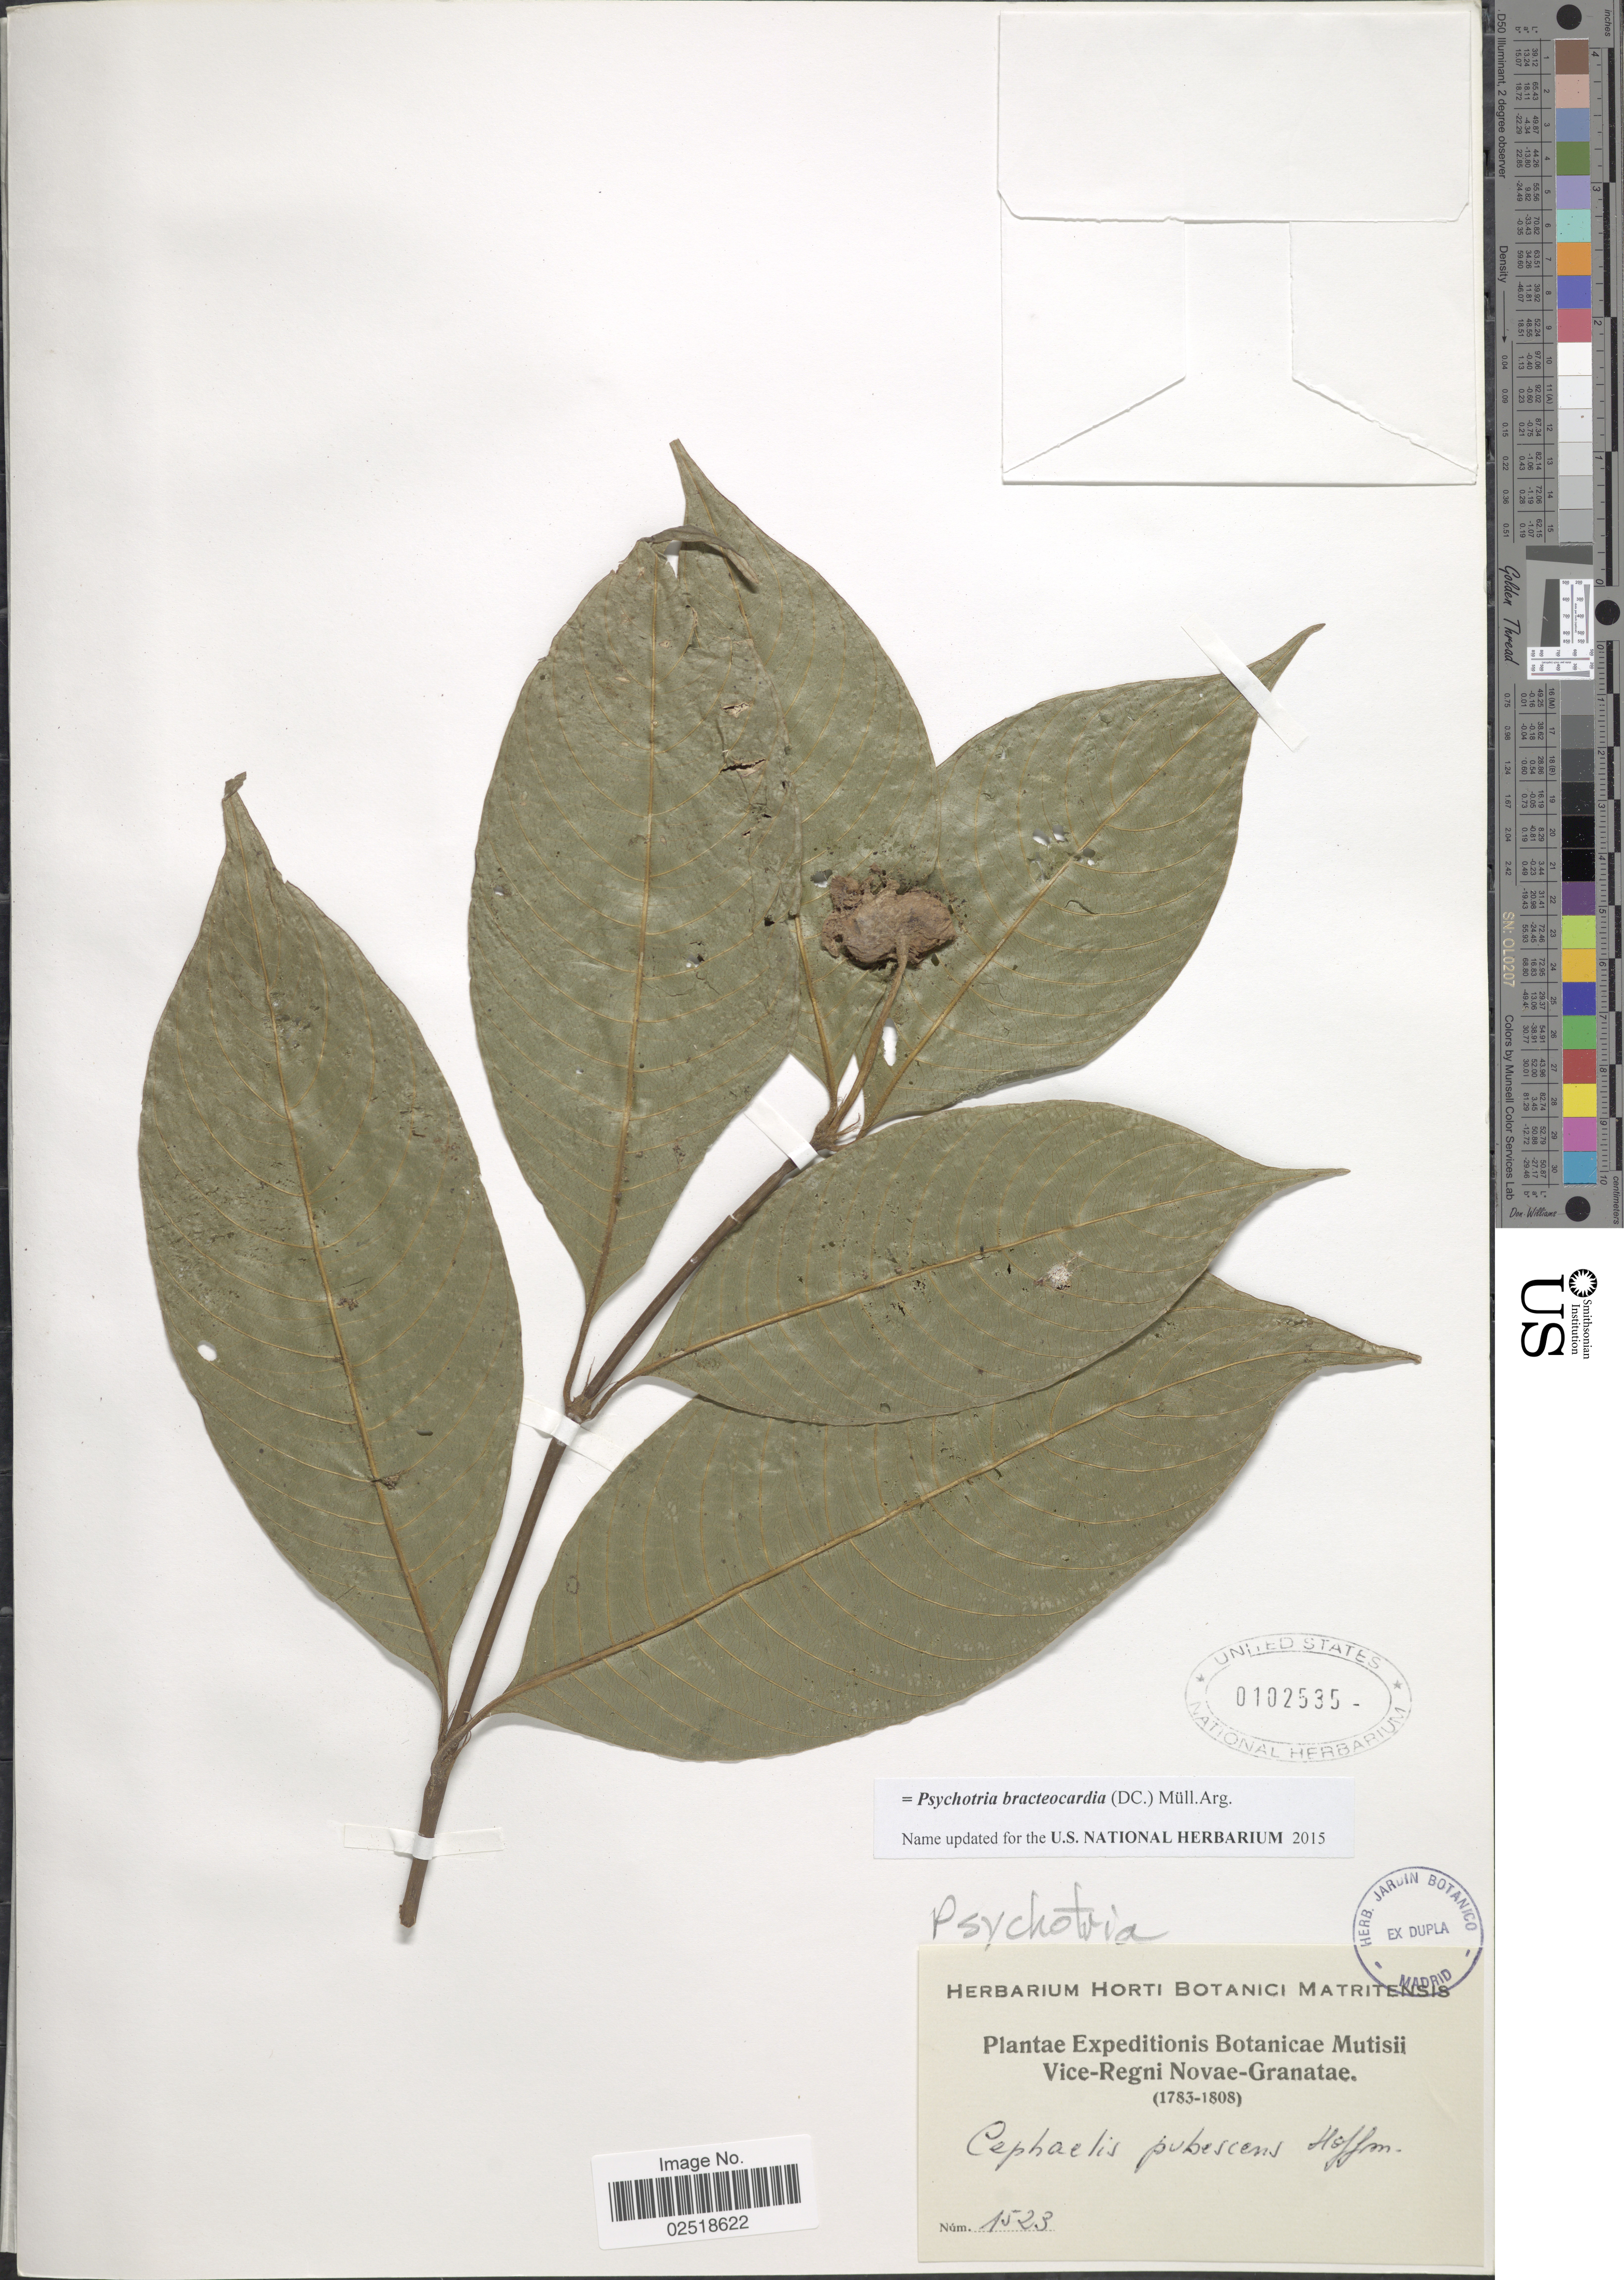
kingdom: Plantae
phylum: Tracheophyta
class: Magnoliopsida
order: Gentianales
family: Rubiaceae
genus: Psychotria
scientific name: Psychotria bracteocardia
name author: (DC.) Müll. Arg.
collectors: ex herb. Horti Botanici Matritensis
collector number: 1523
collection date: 1783/1808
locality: Vice-Regni Novae-Granatae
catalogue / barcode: US 102535